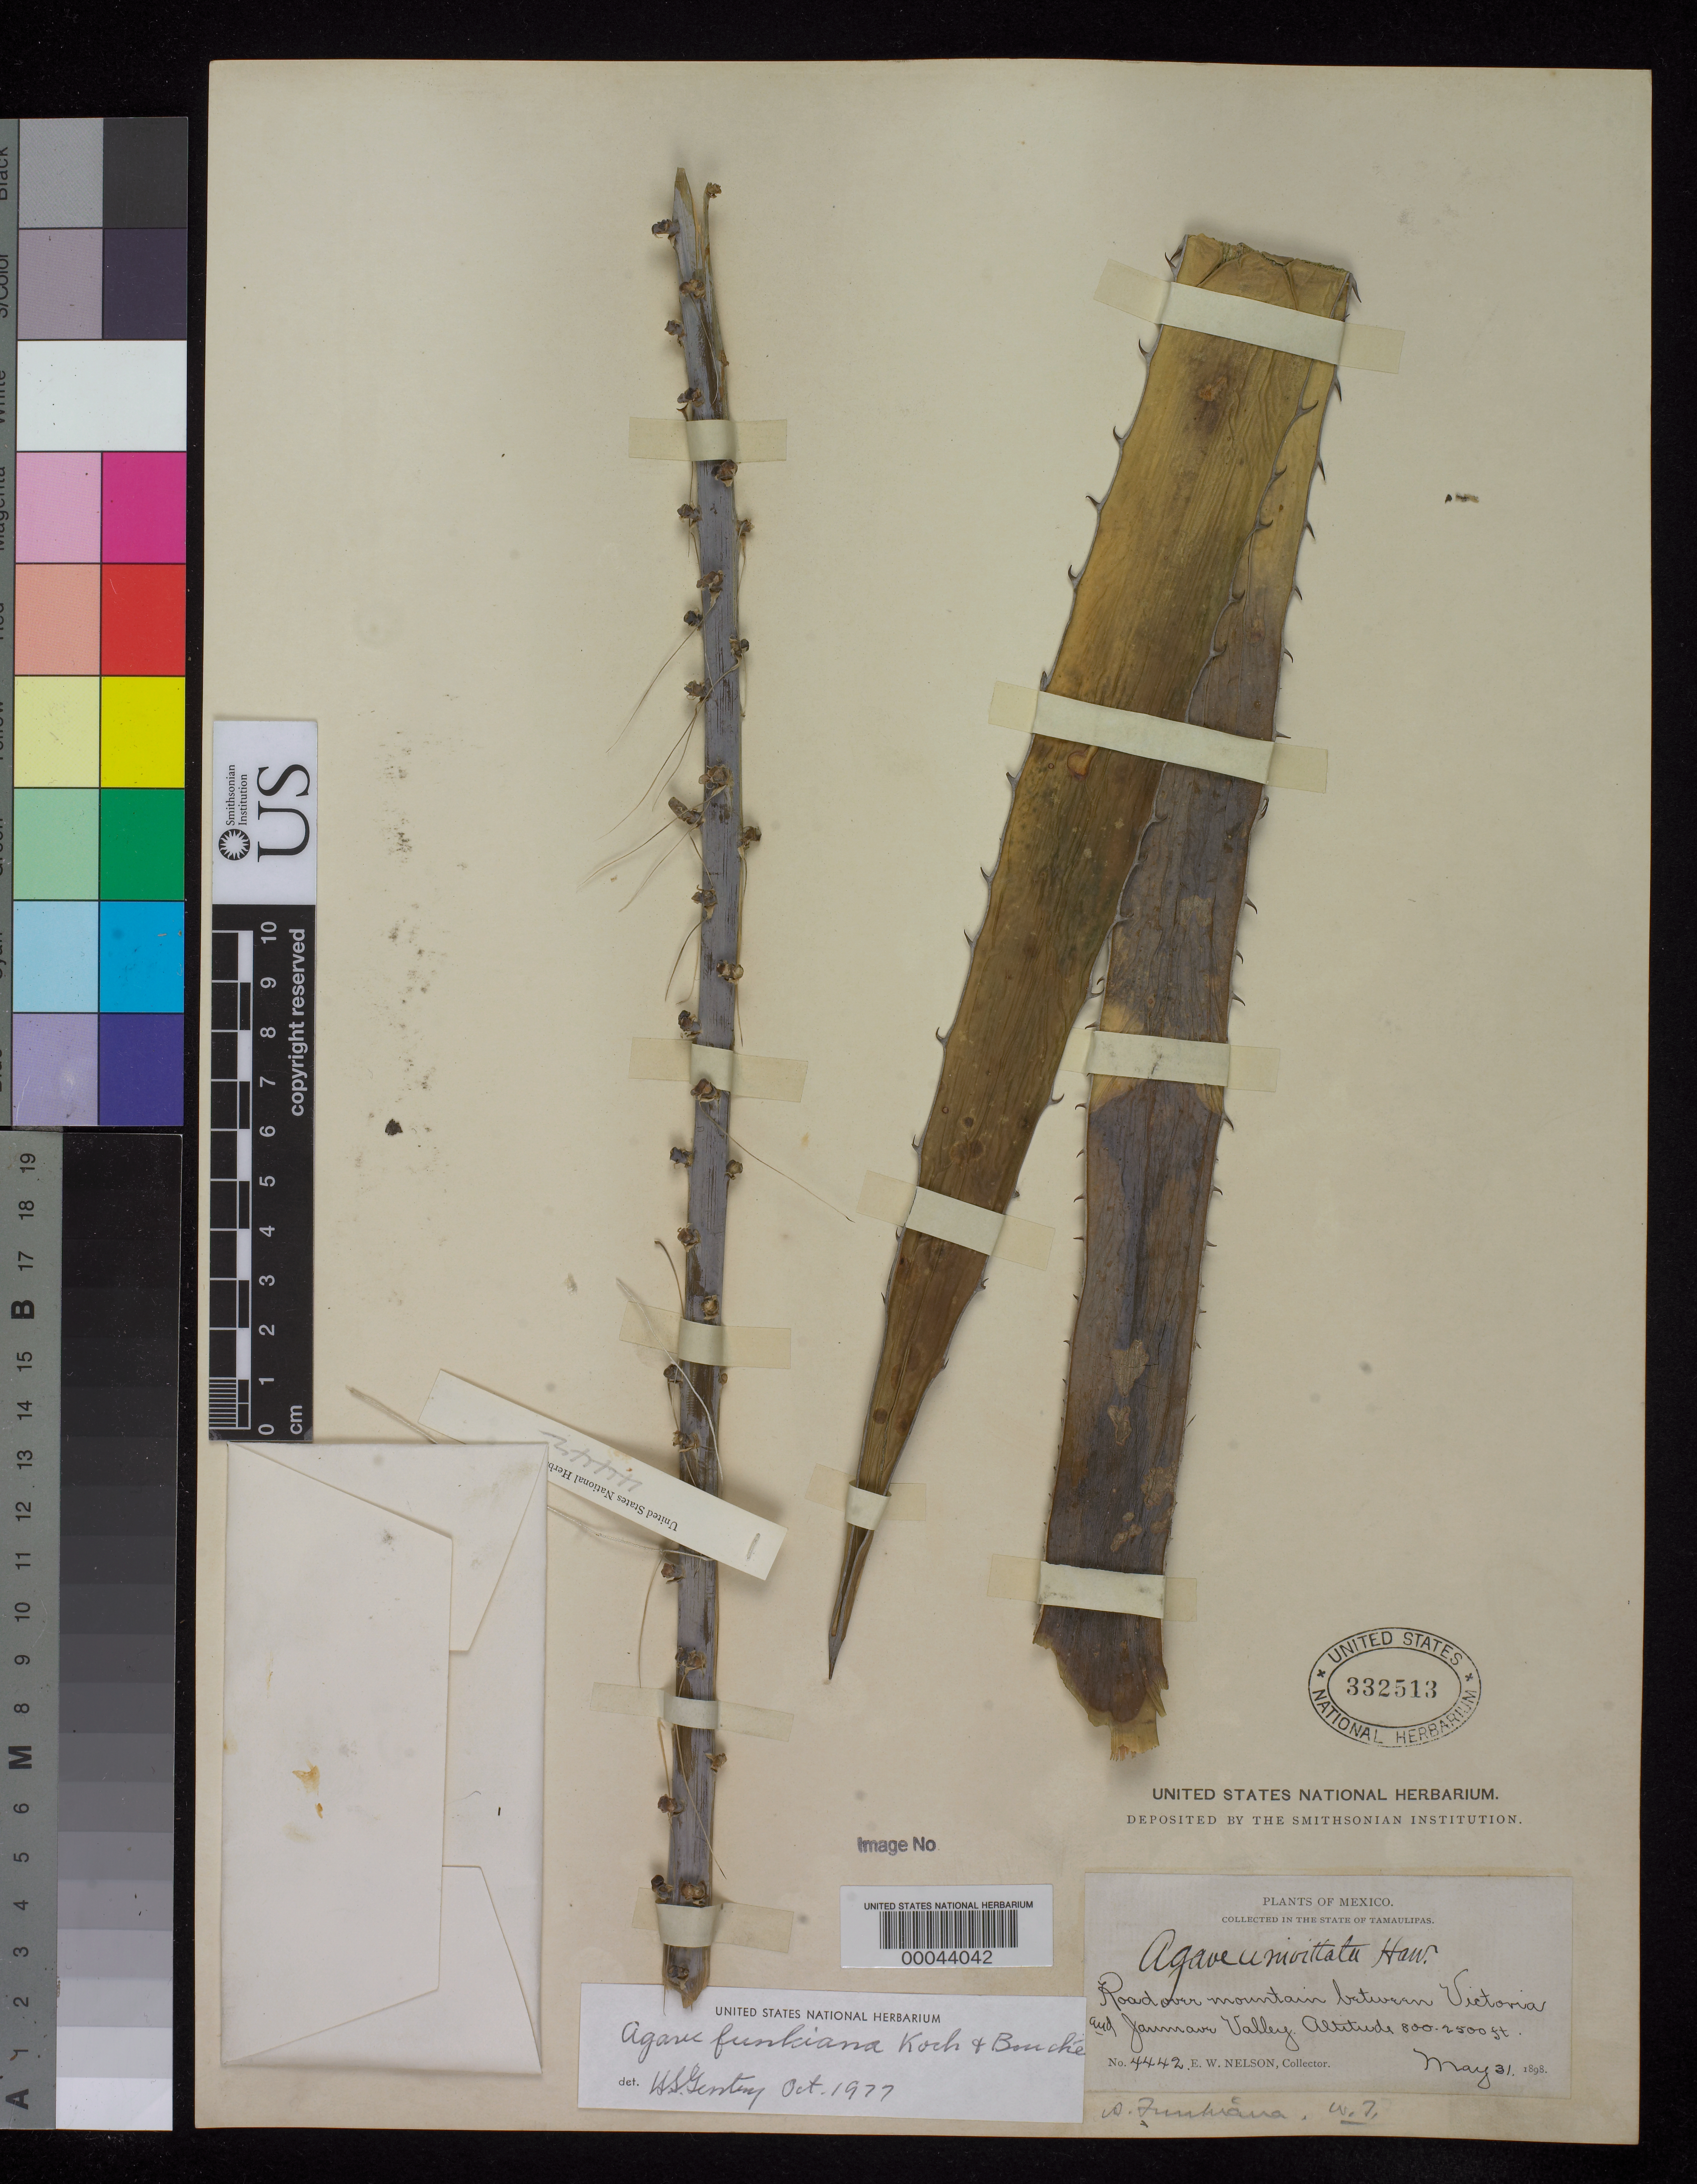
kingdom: Plantae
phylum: Tracheophyta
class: Liliopsida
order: Asparagales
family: Asparagaceae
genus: Agave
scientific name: Agave funkiana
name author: C. Koch & Bouché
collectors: E. W. Nelson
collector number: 4442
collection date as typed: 31 May 1898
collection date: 1898-05-31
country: Mexico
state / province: Tamaulipas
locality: Road over mountain between Victoria and Jaumave valley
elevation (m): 244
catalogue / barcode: US 332513